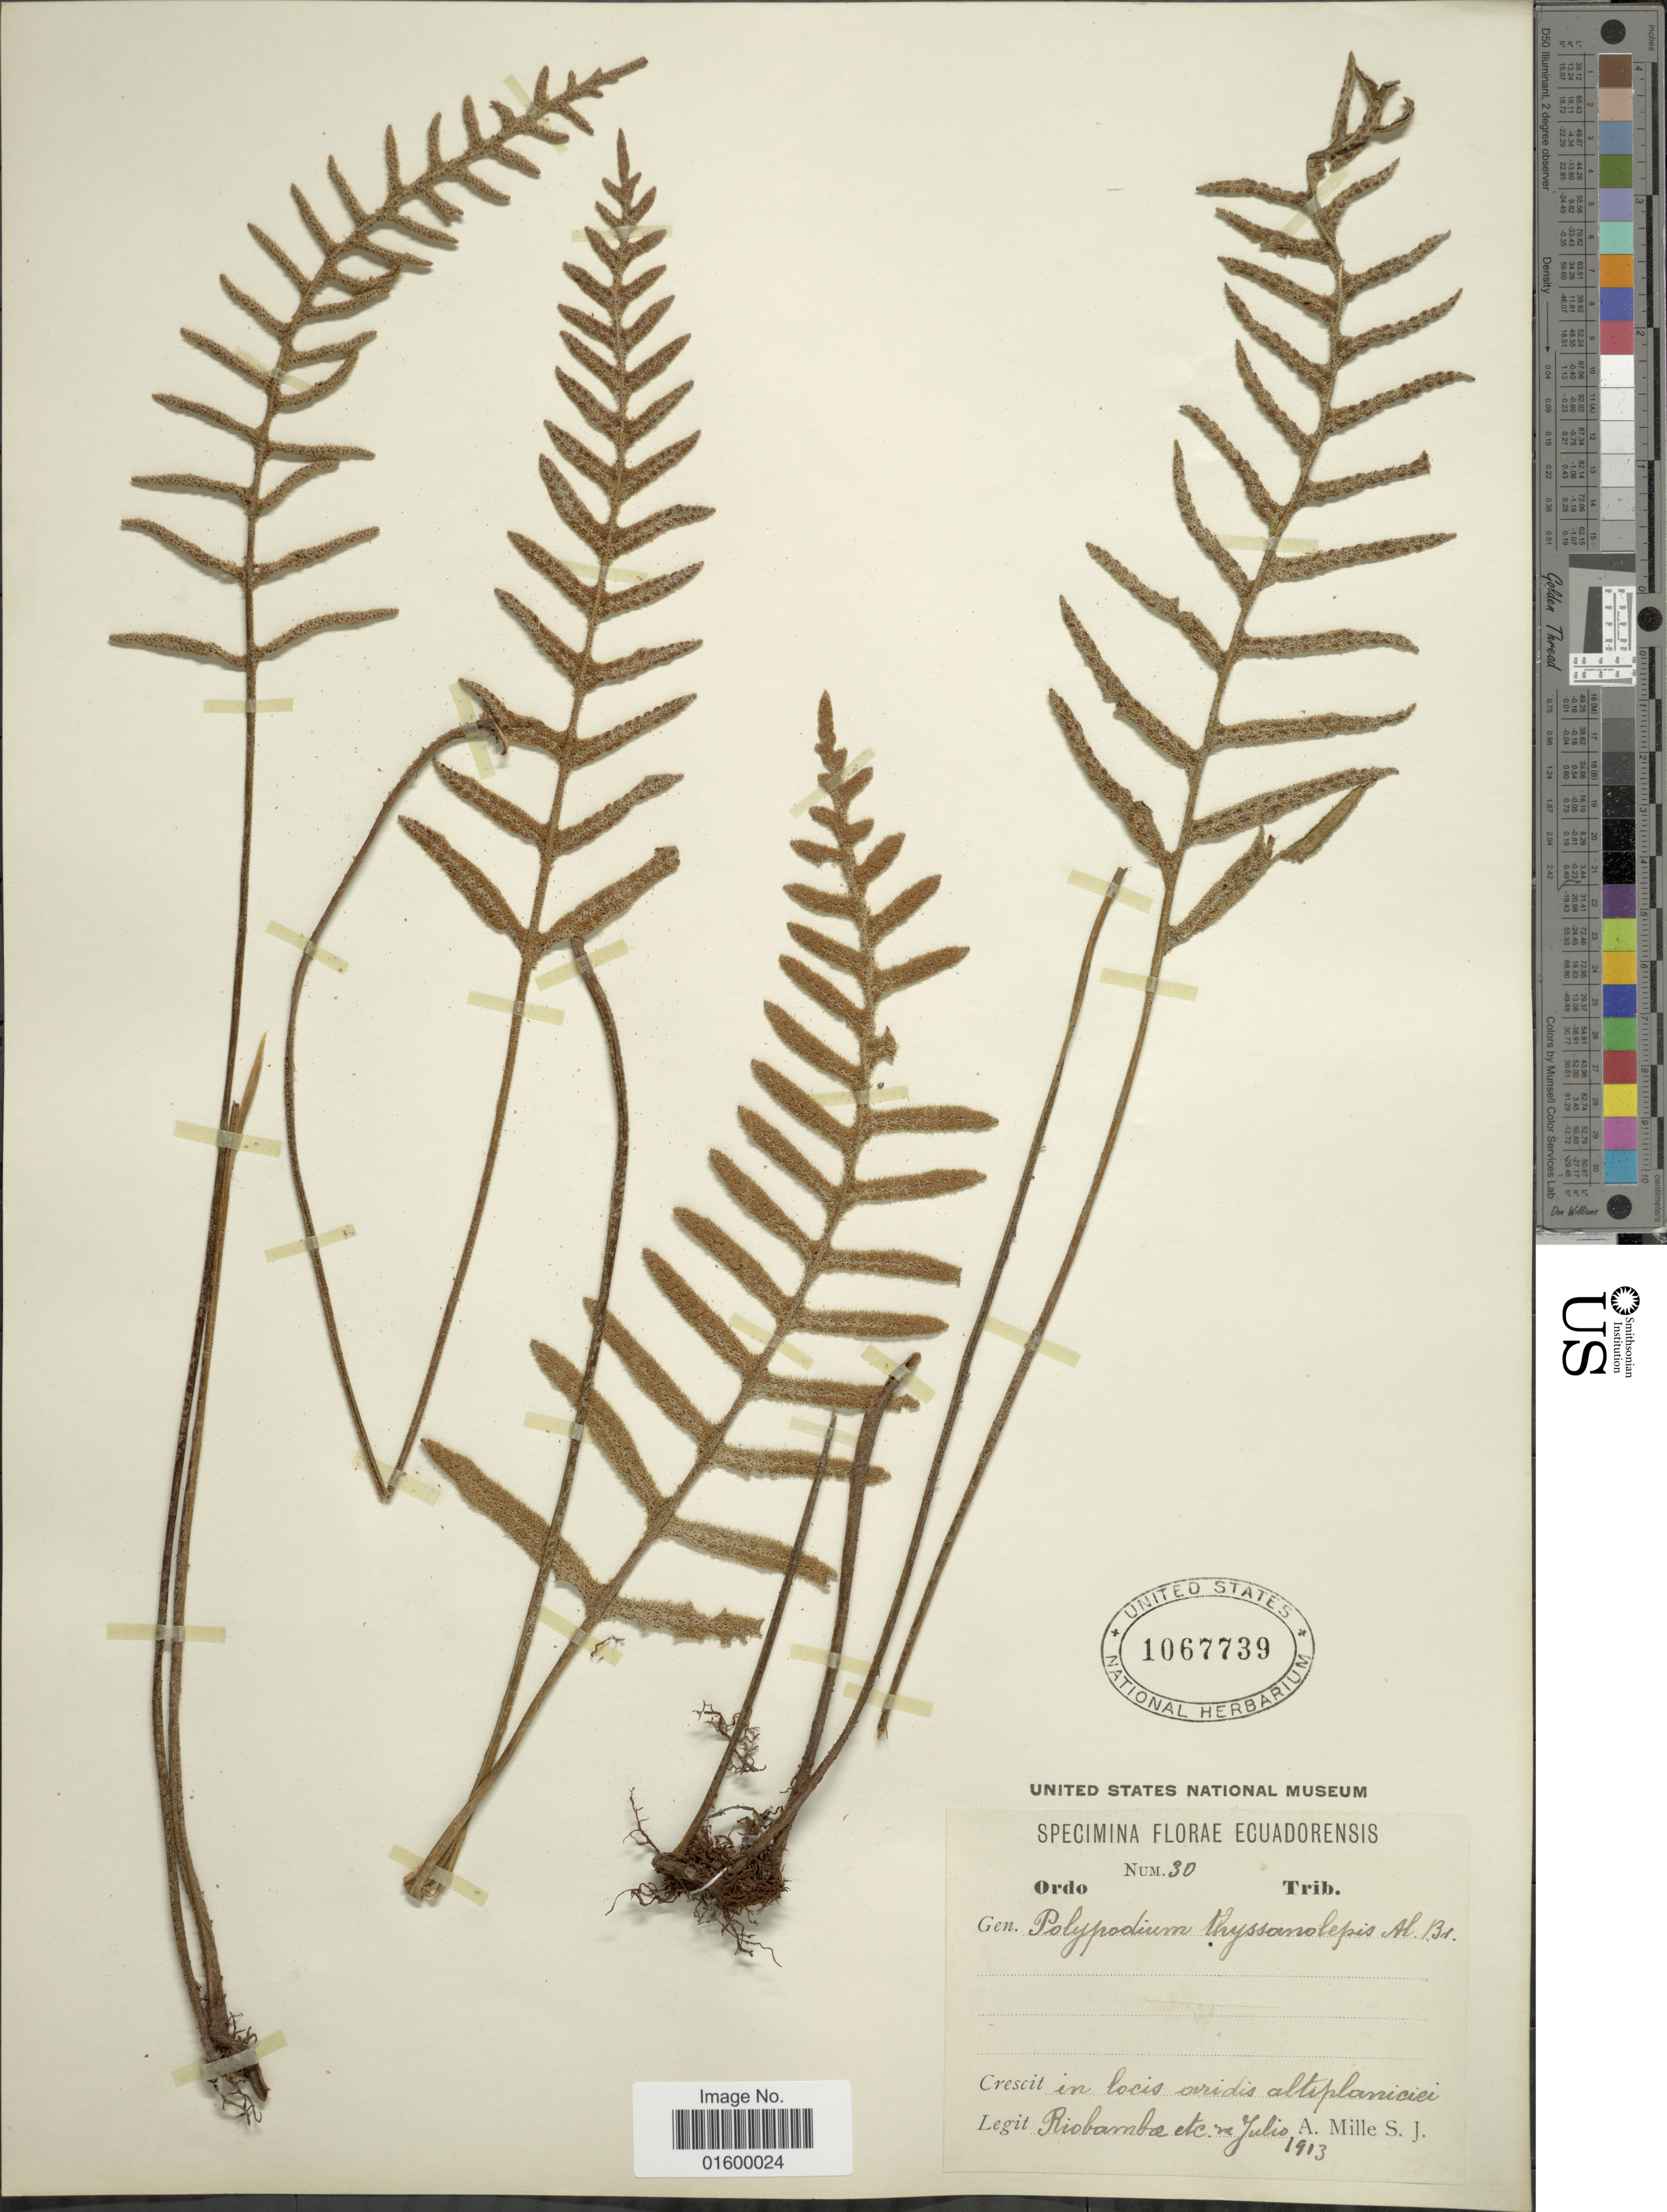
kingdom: Plantae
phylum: Tracheophyta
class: Polypodiopsida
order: Polypodiales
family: Polypodiaceae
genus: Pleopeltis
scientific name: Pleopeltis thyssanolepis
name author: (A. Braun ex Klotzsch) E.G. Andrews & Windham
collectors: A. Mille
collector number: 30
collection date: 1913-07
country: Ecuador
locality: Ecuadorensis, Riobamba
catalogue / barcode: US 1067739